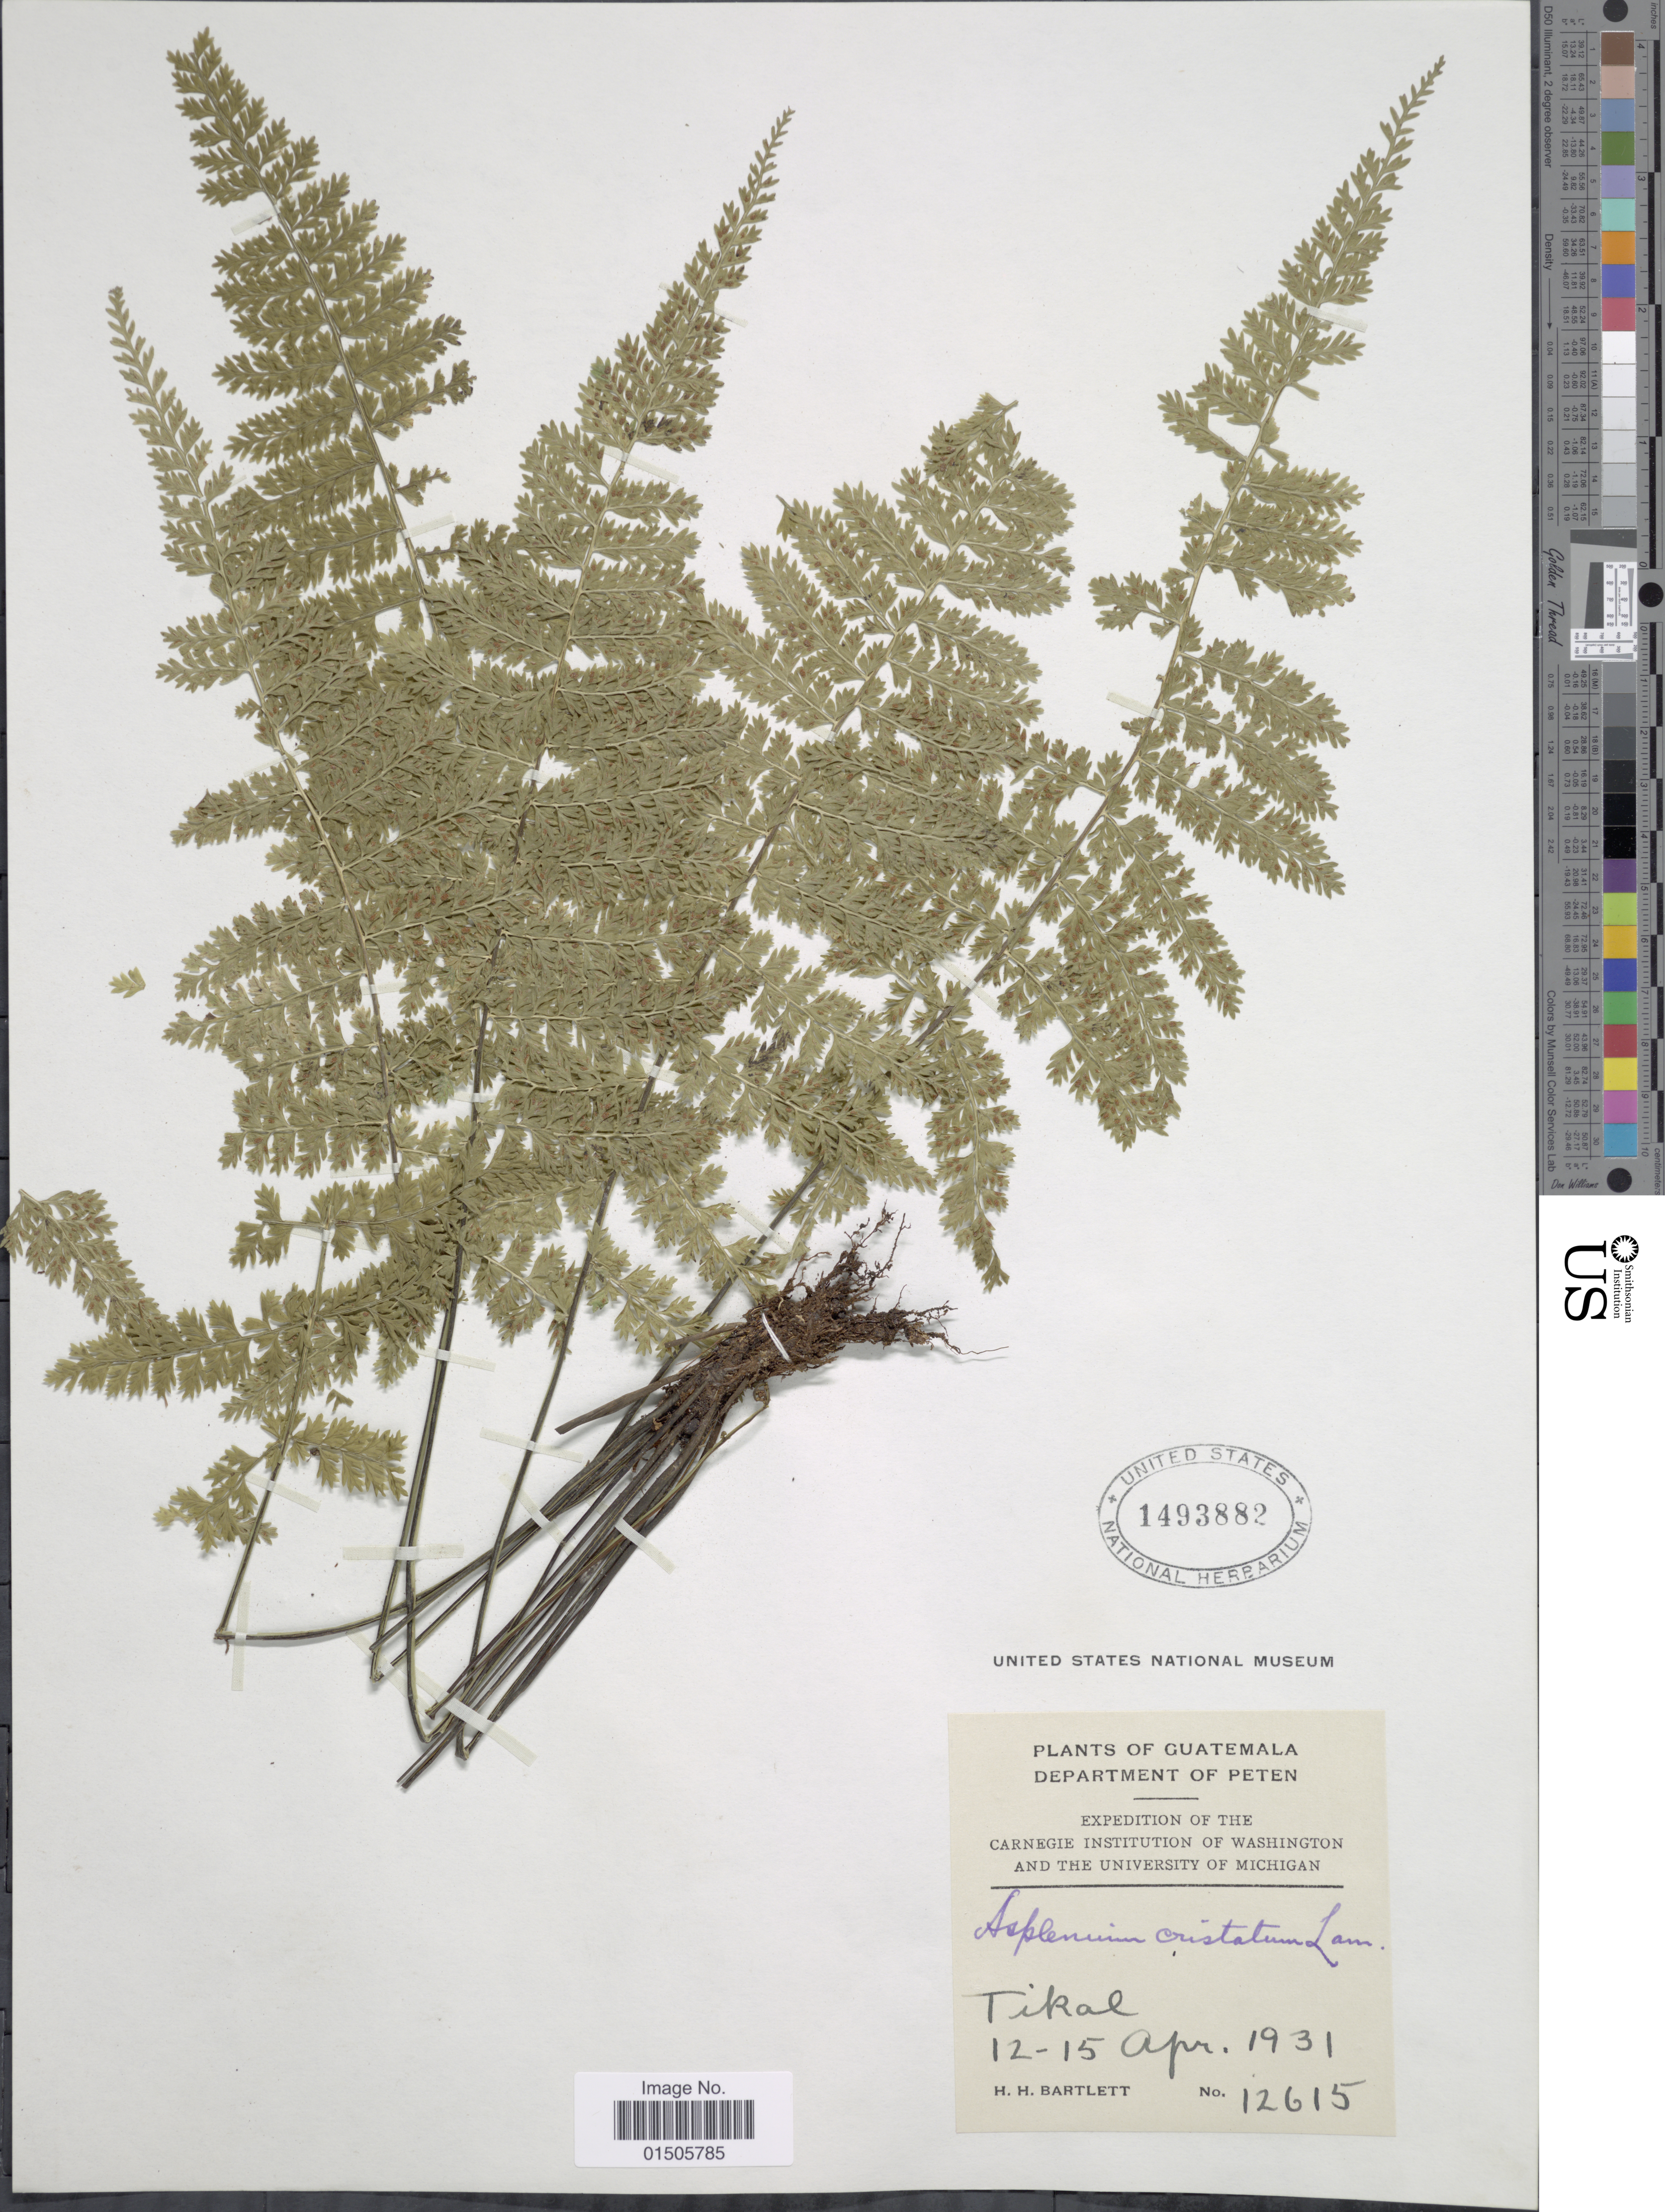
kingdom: Plantae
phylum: Tracheophyta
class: Polypodiopsida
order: Polypodiales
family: Aspleniaceae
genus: Asplenium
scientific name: Asplenium cristatum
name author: Lam.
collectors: H. H. Bartlett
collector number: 12615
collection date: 1931-04-12/1931-04-15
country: Guatemala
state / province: El Petén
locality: Tikal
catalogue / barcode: US 1493882